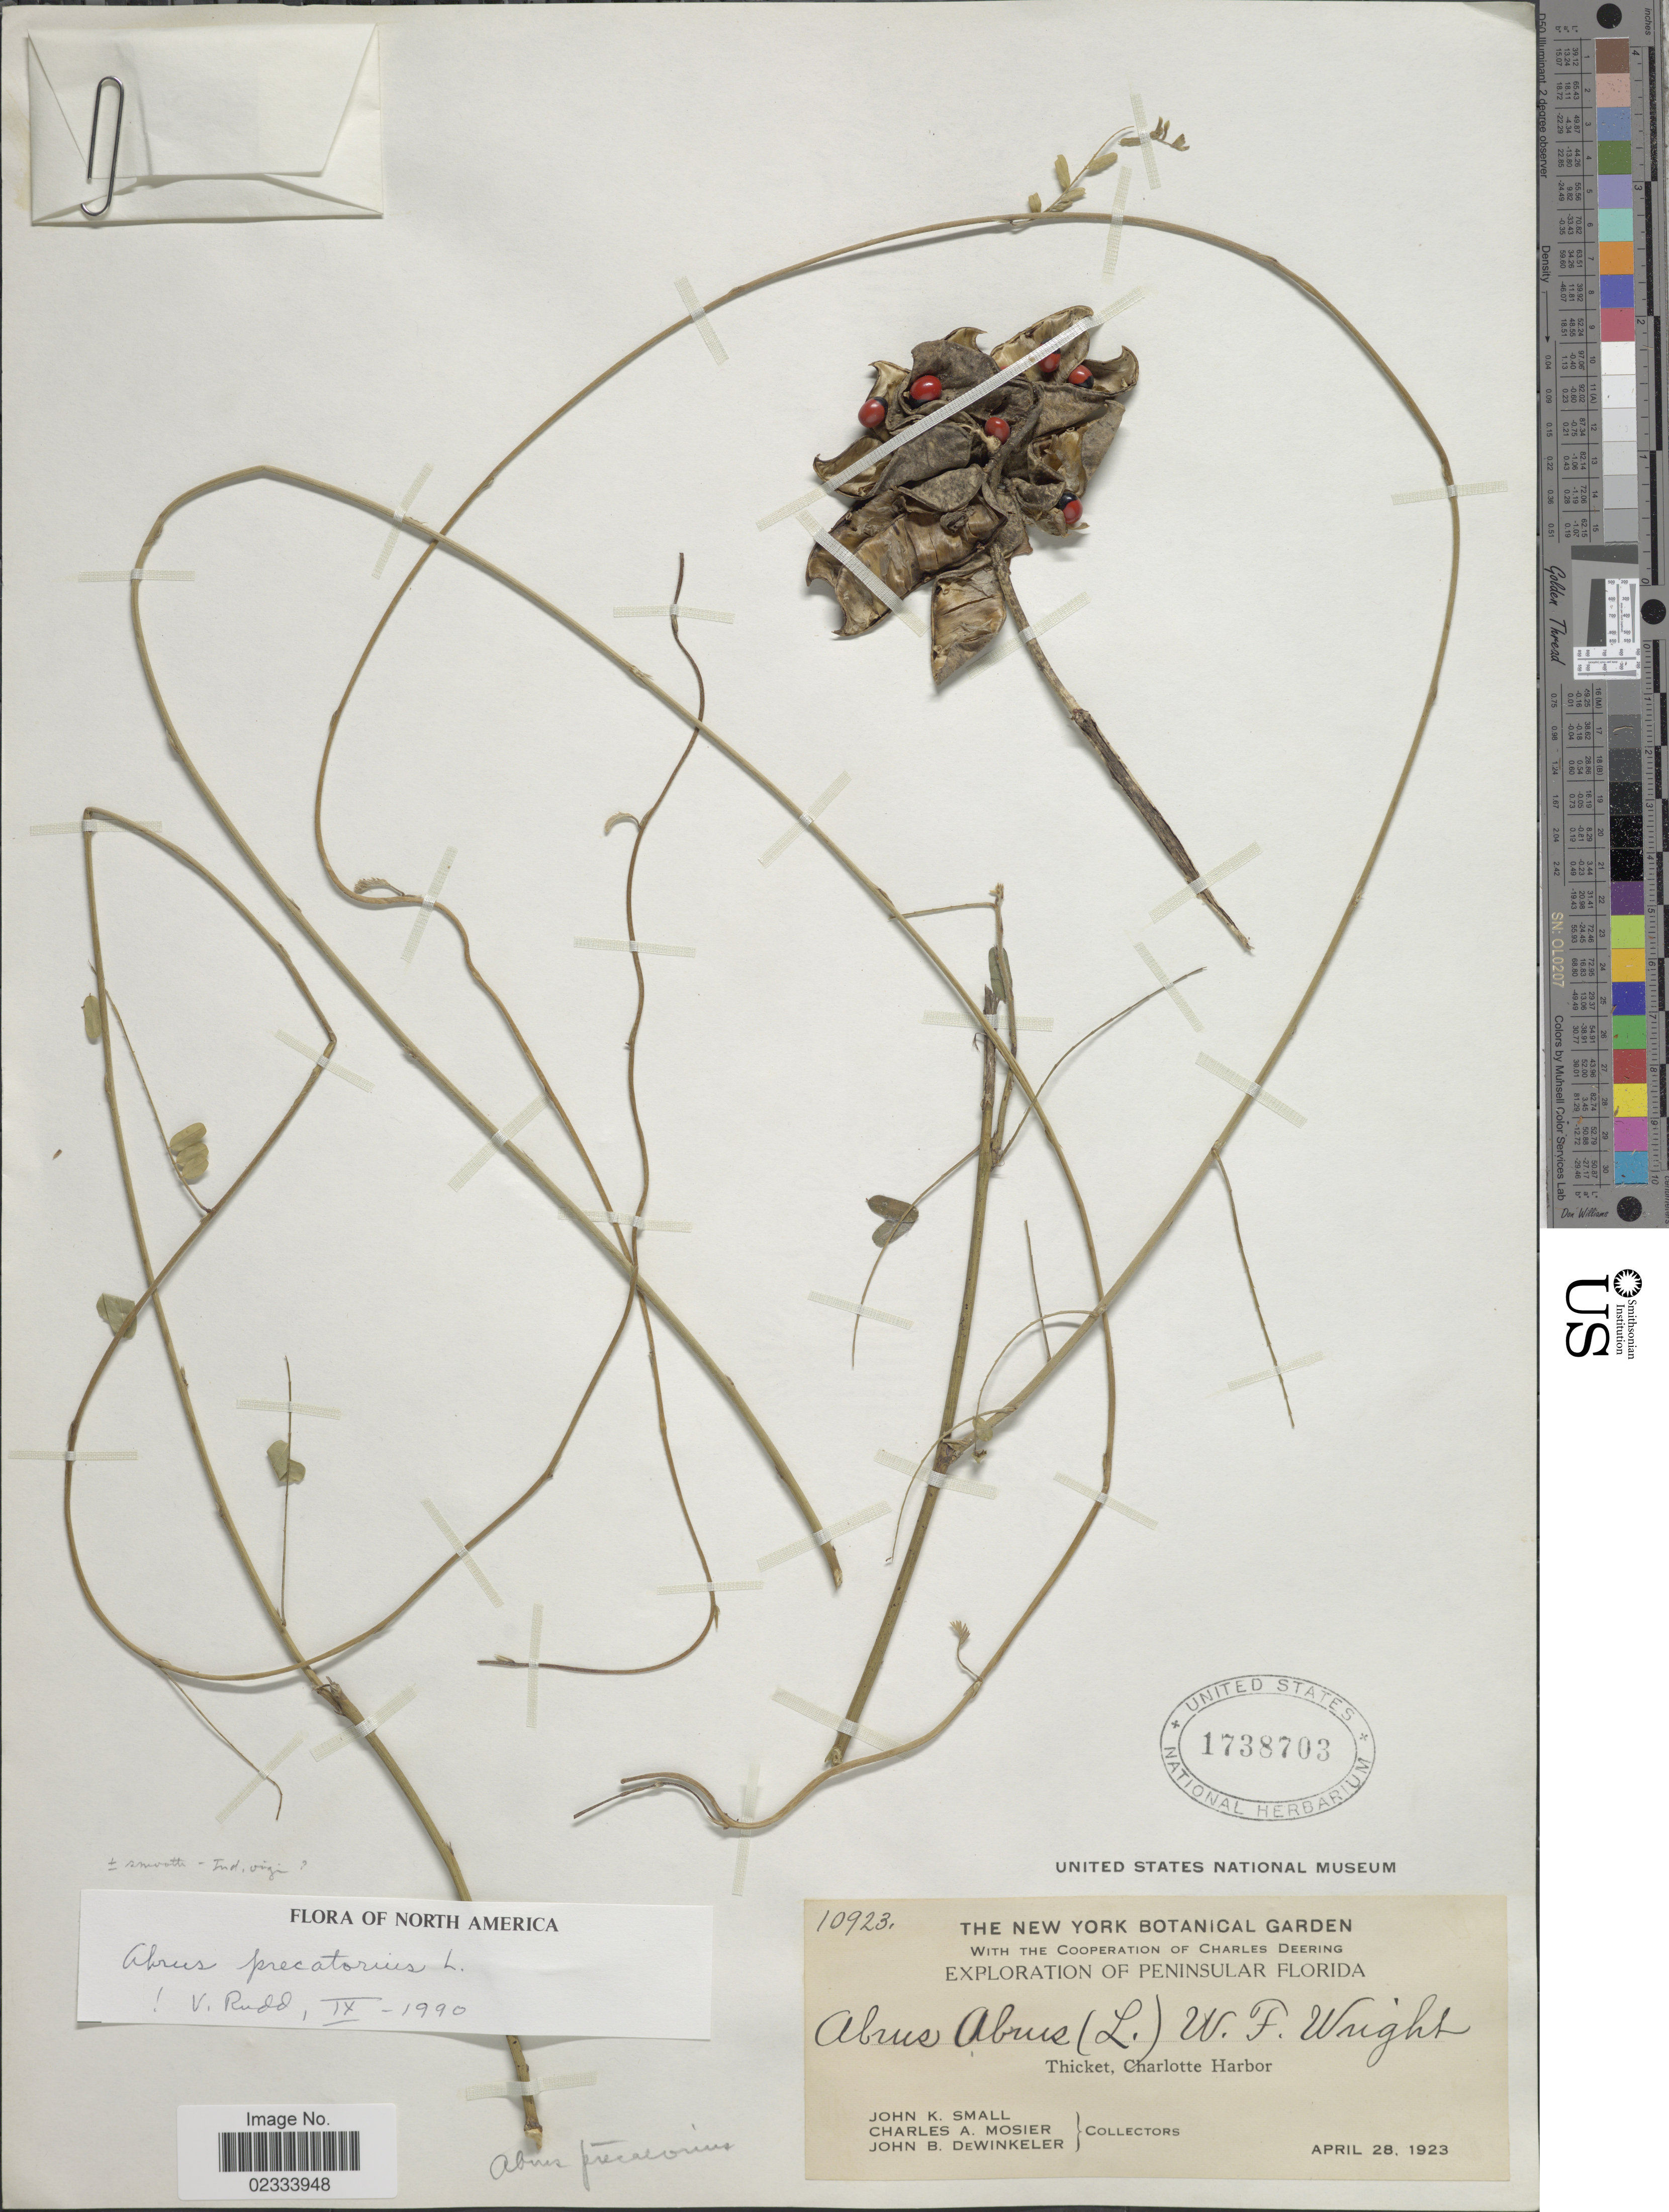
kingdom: Plantae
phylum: Tracheophyta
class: Magnoliopsida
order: Fabales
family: Fabaceae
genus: Abrus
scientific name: Abrus precatorius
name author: L.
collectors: J. K. Small & C. A. Mosier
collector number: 10923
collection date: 1923-04-28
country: United States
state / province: Florida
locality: Peninsular Florida, Thicket, Charlotte Harbor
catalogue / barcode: US 1738703